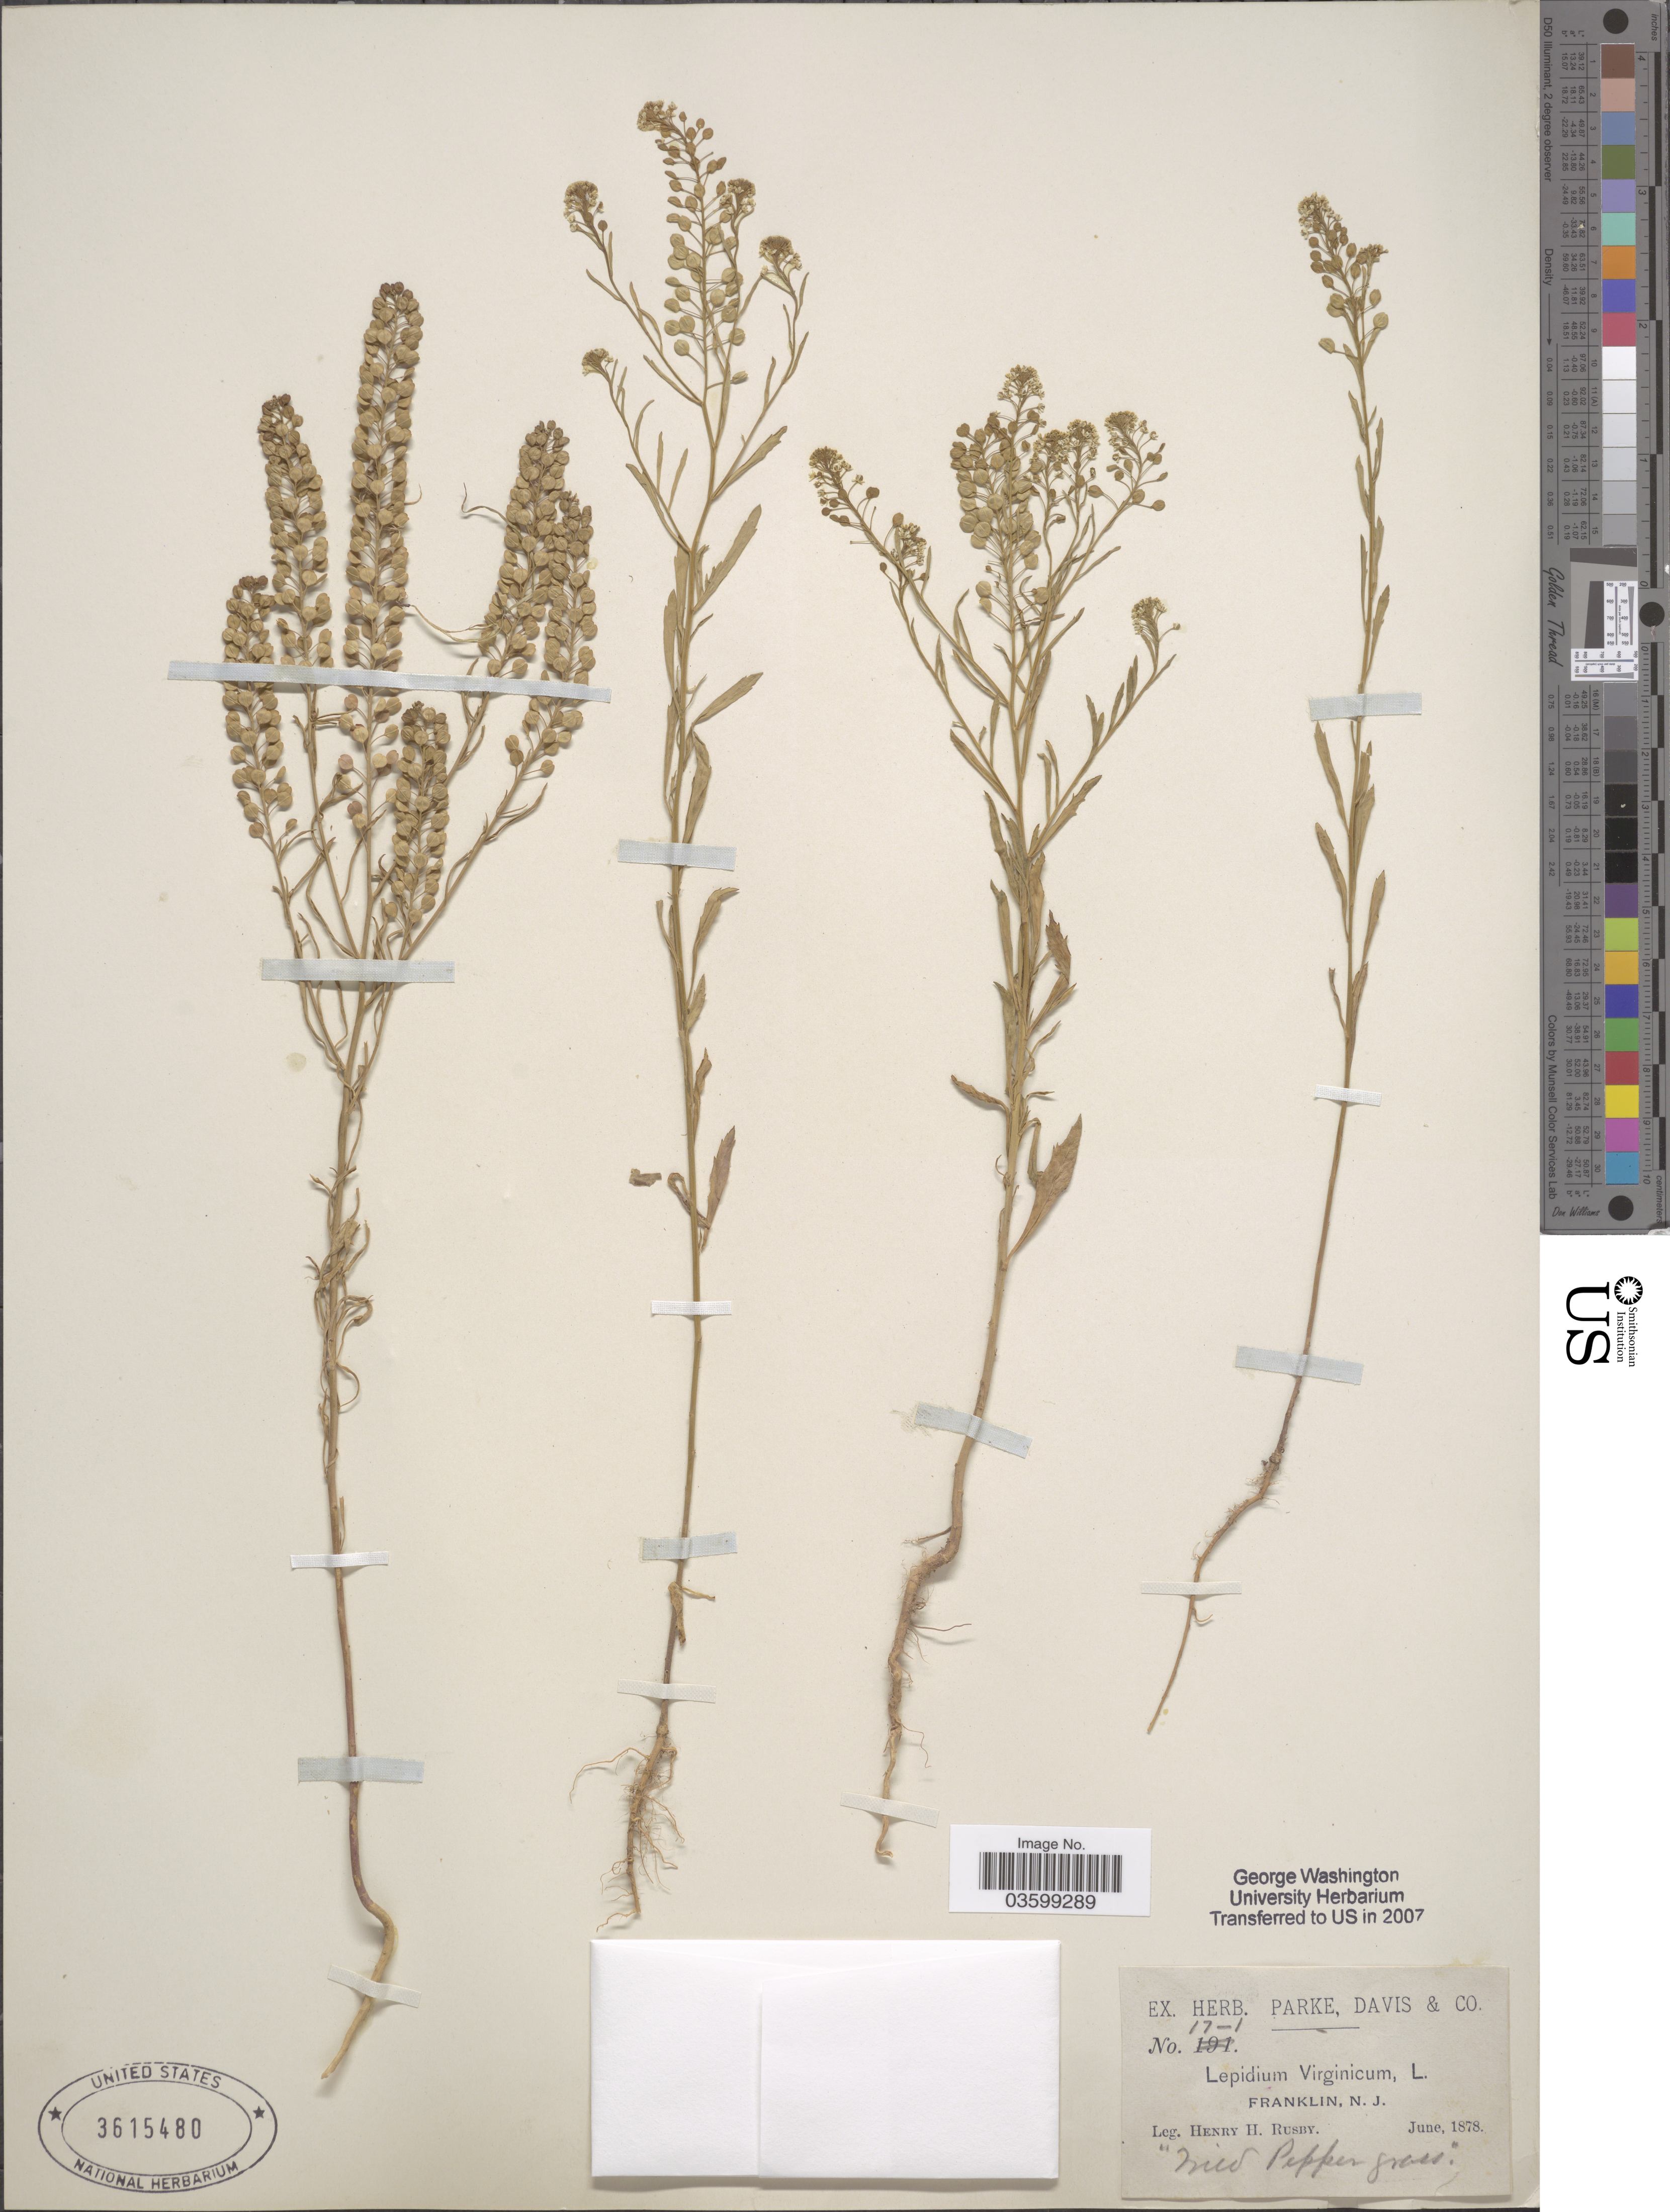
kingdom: Plantae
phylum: Tracheophyta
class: Magnoliopsida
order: Brassicales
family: Brassicaceae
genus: Lepidium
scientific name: Lepidium virginicum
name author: L.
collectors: H. H. Rusby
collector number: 17-1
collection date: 1878-06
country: United States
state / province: New Jersey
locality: Franklin.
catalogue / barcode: US 3615480